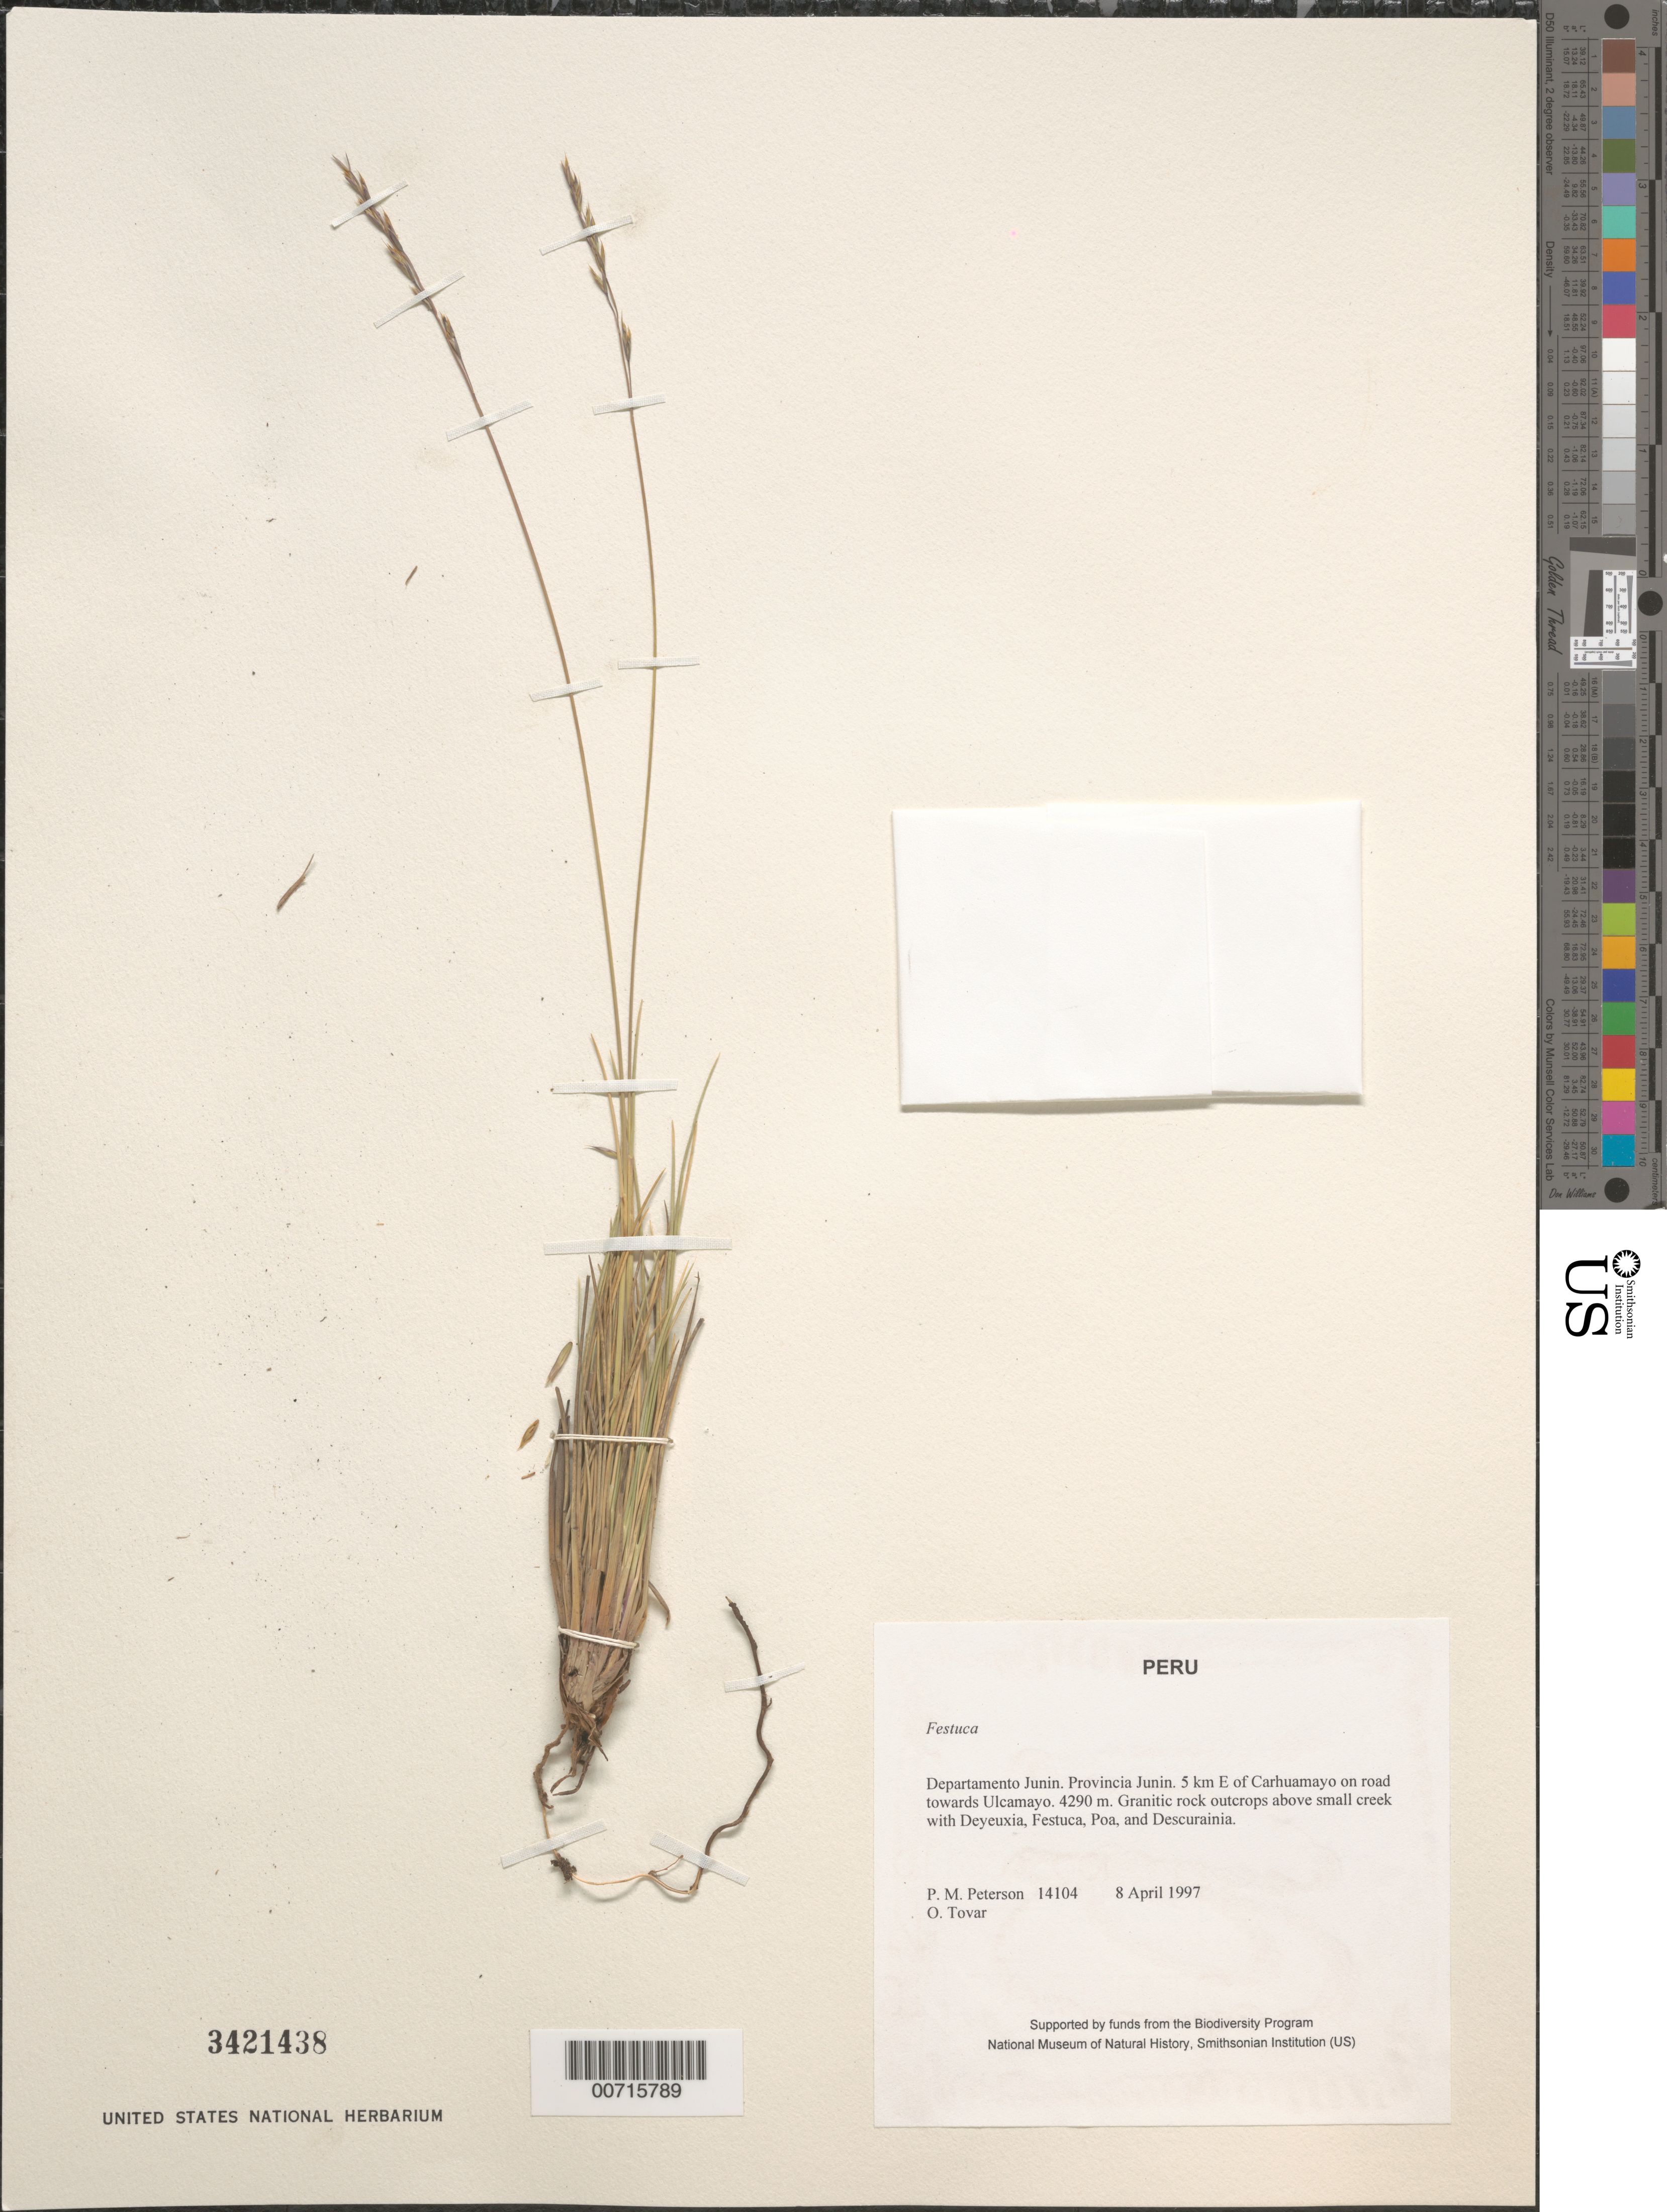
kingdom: Plantae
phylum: Tracheophyta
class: Liliopsida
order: Poales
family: Poaceae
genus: Festuca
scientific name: Festuca sp.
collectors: P. M. Peterson & Ó. Tovar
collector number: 14104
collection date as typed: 08 Apr 1997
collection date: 1997-04-08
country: Peru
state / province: Junín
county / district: Junín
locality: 5 km E of Carhuamayo on road towards Ulcamayo.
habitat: Granitic rock outcrops above small creek with Deyeuxia, Festuca, Poa, and Descurainia.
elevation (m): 4290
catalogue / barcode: US 3421438